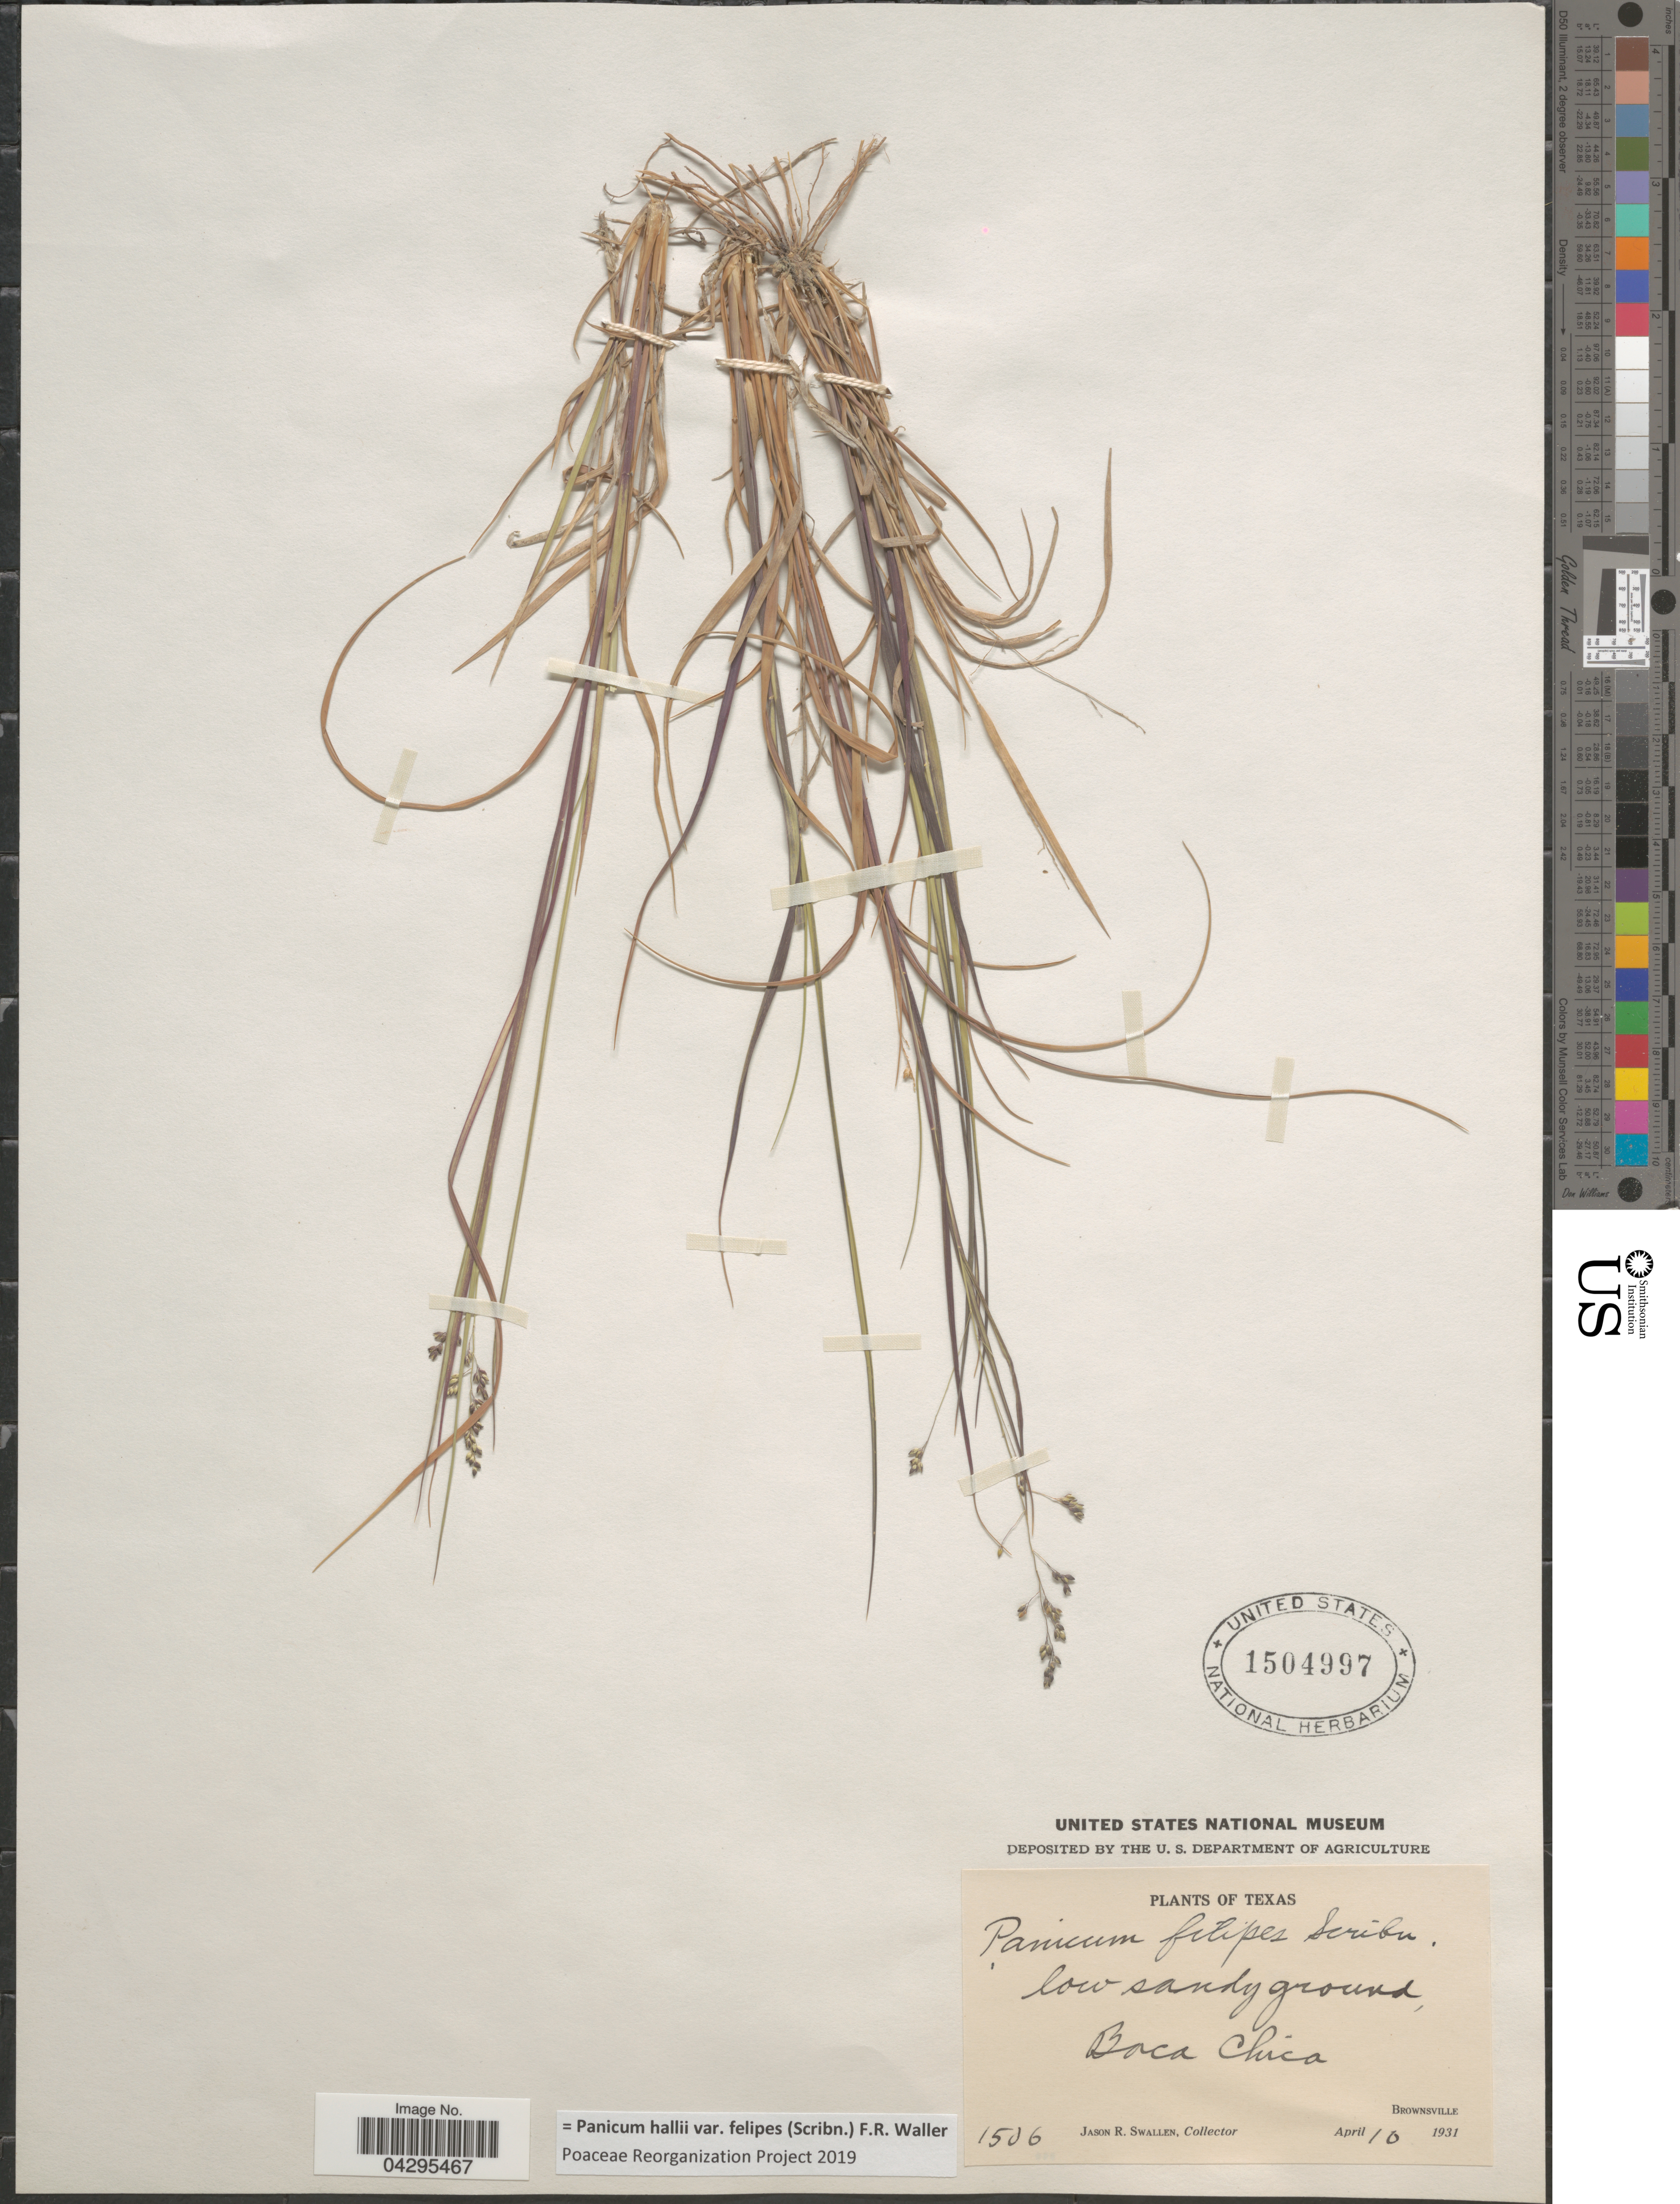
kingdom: Plantae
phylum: Tracheophyta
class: Liliopsida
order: Poales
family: Poaceae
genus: Panicum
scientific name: Panicum hallii var. felipes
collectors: J. R. Swallen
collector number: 1506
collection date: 1931-04-10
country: United States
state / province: Texas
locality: Low sandy ground, Boca Chica. Brownsville.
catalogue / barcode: US 1504997